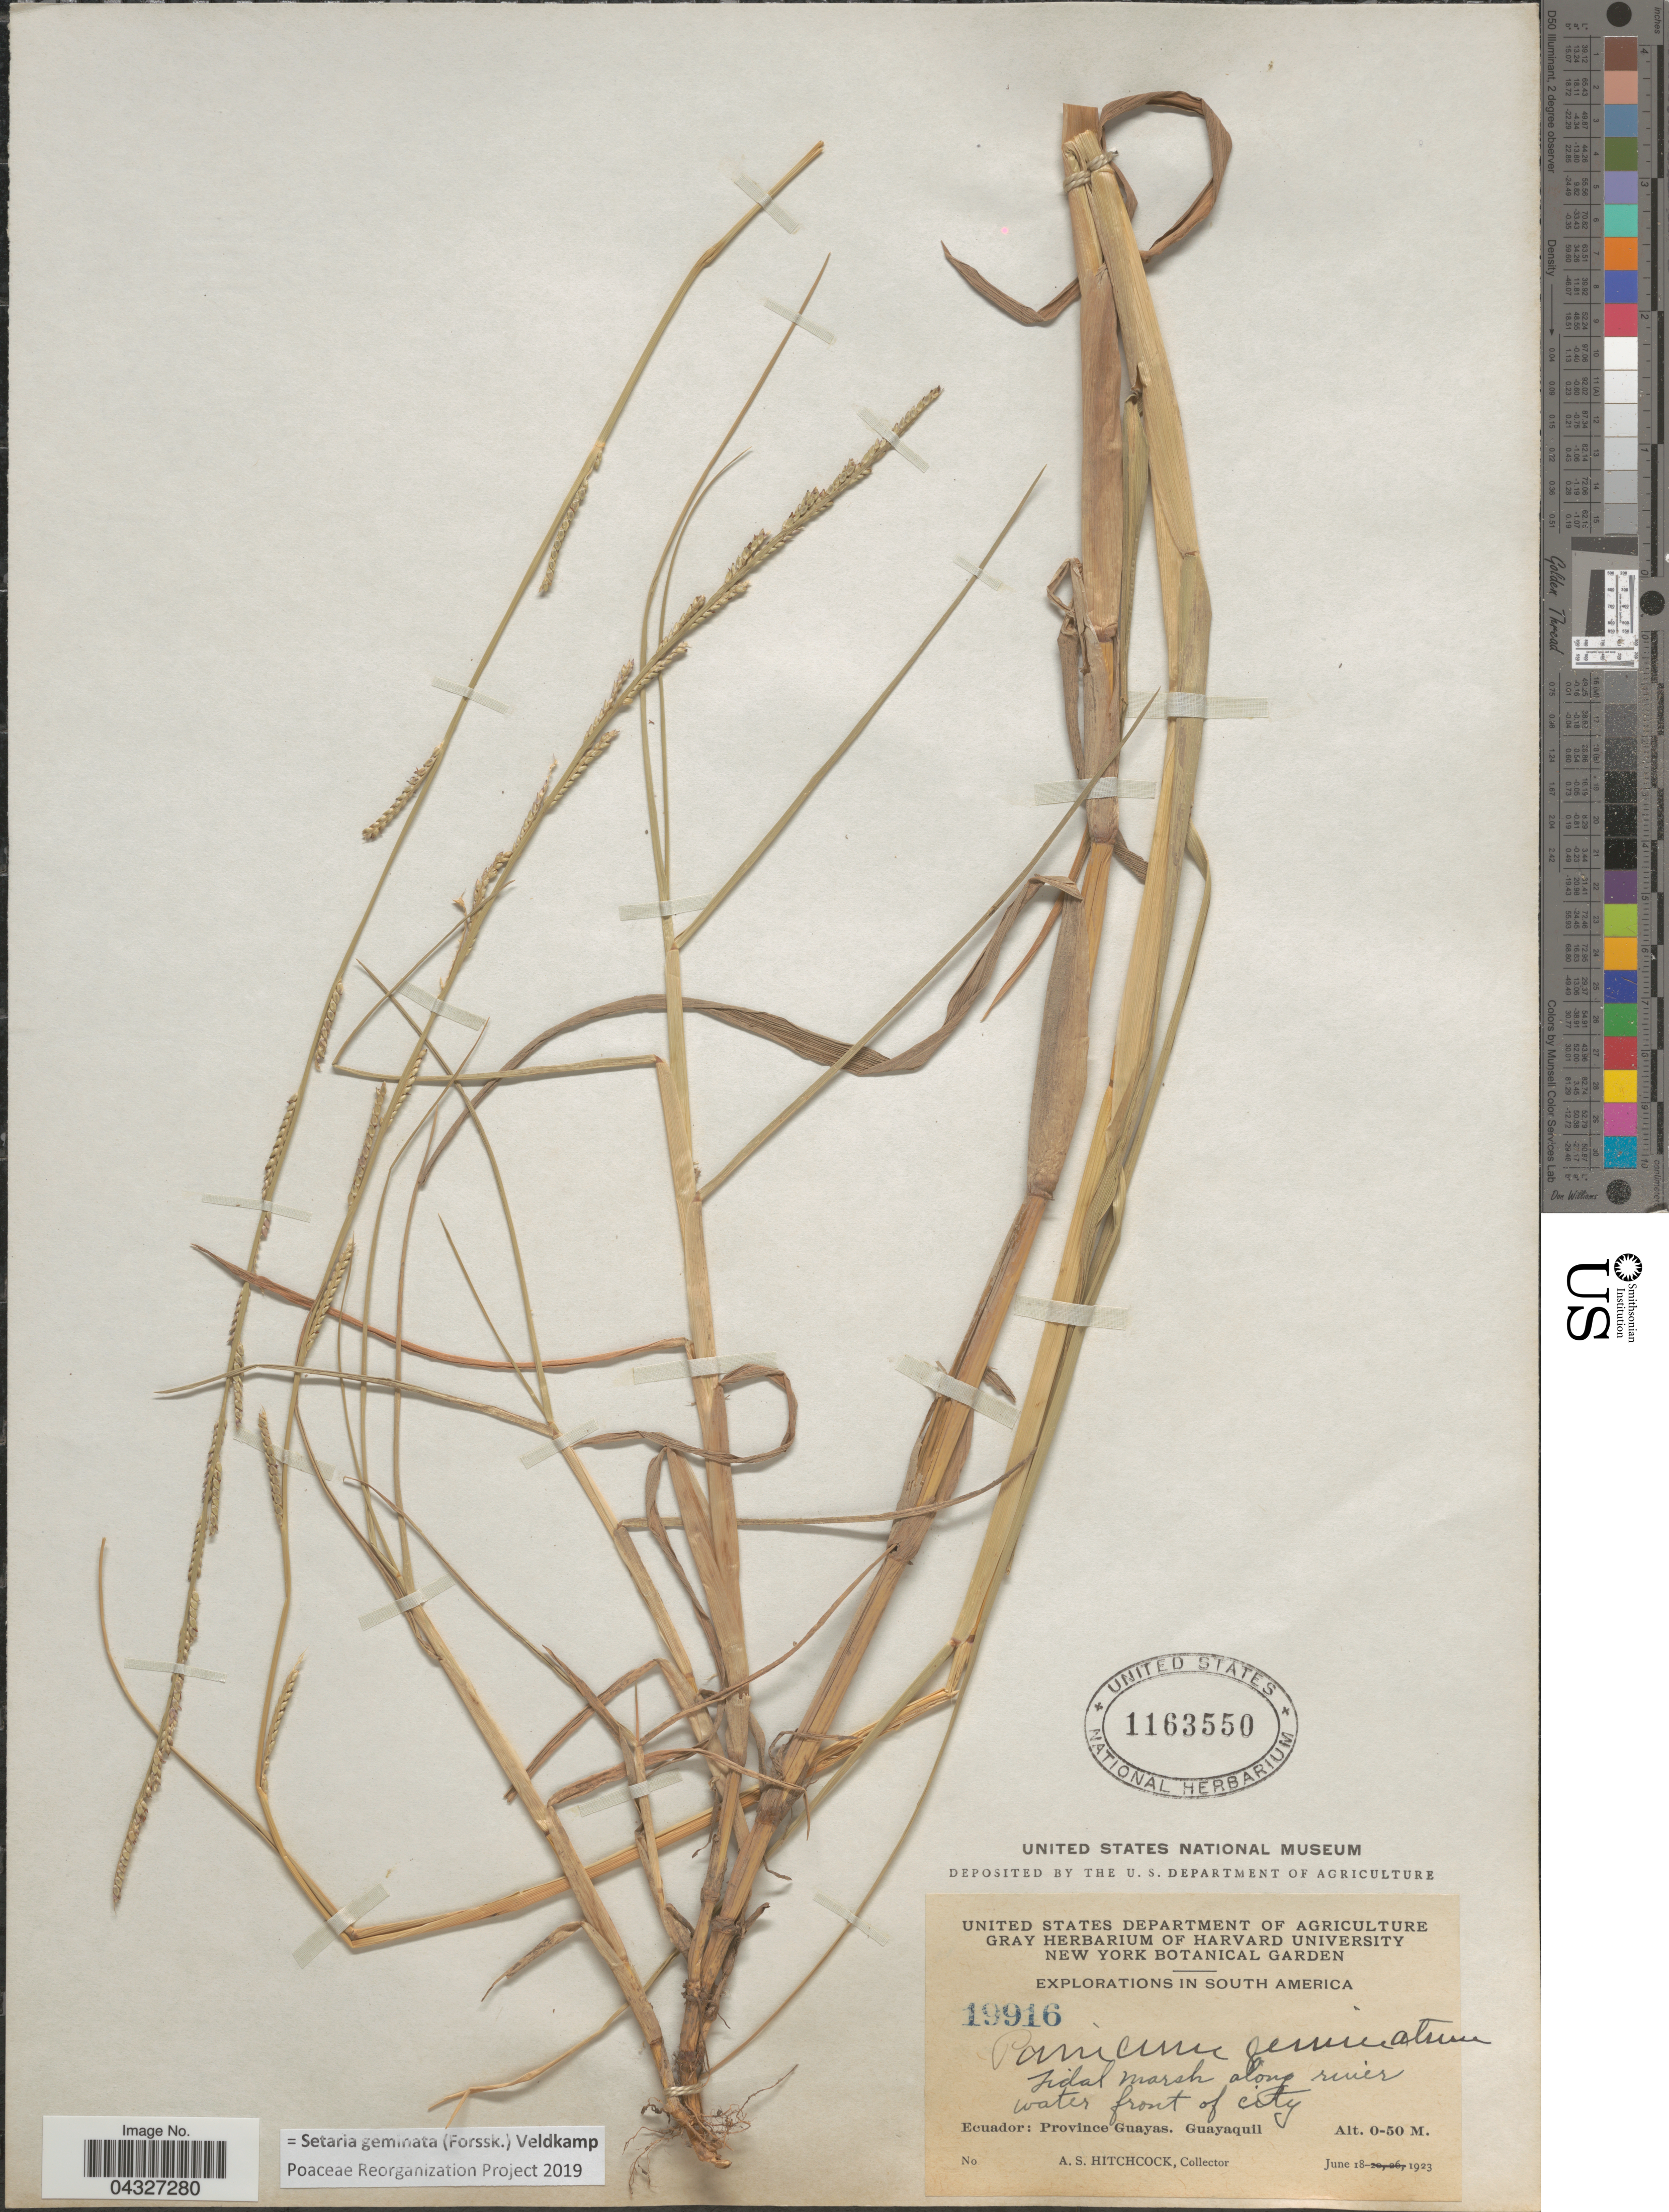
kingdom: Plantae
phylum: Tracheophyta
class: Liliopsida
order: Poales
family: Poaceae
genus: Setaria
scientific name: Setaria geminata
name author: (Forssk.) Veldkamp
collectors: A. S. Hitchcock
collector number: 19916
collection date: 1923-06-18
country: Ecuador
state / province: Guayas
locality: Explorations in South America. Tidal marsh along river water front of city. Province Guayas, Guayaquil.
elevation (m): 0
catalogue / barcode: US 1163550